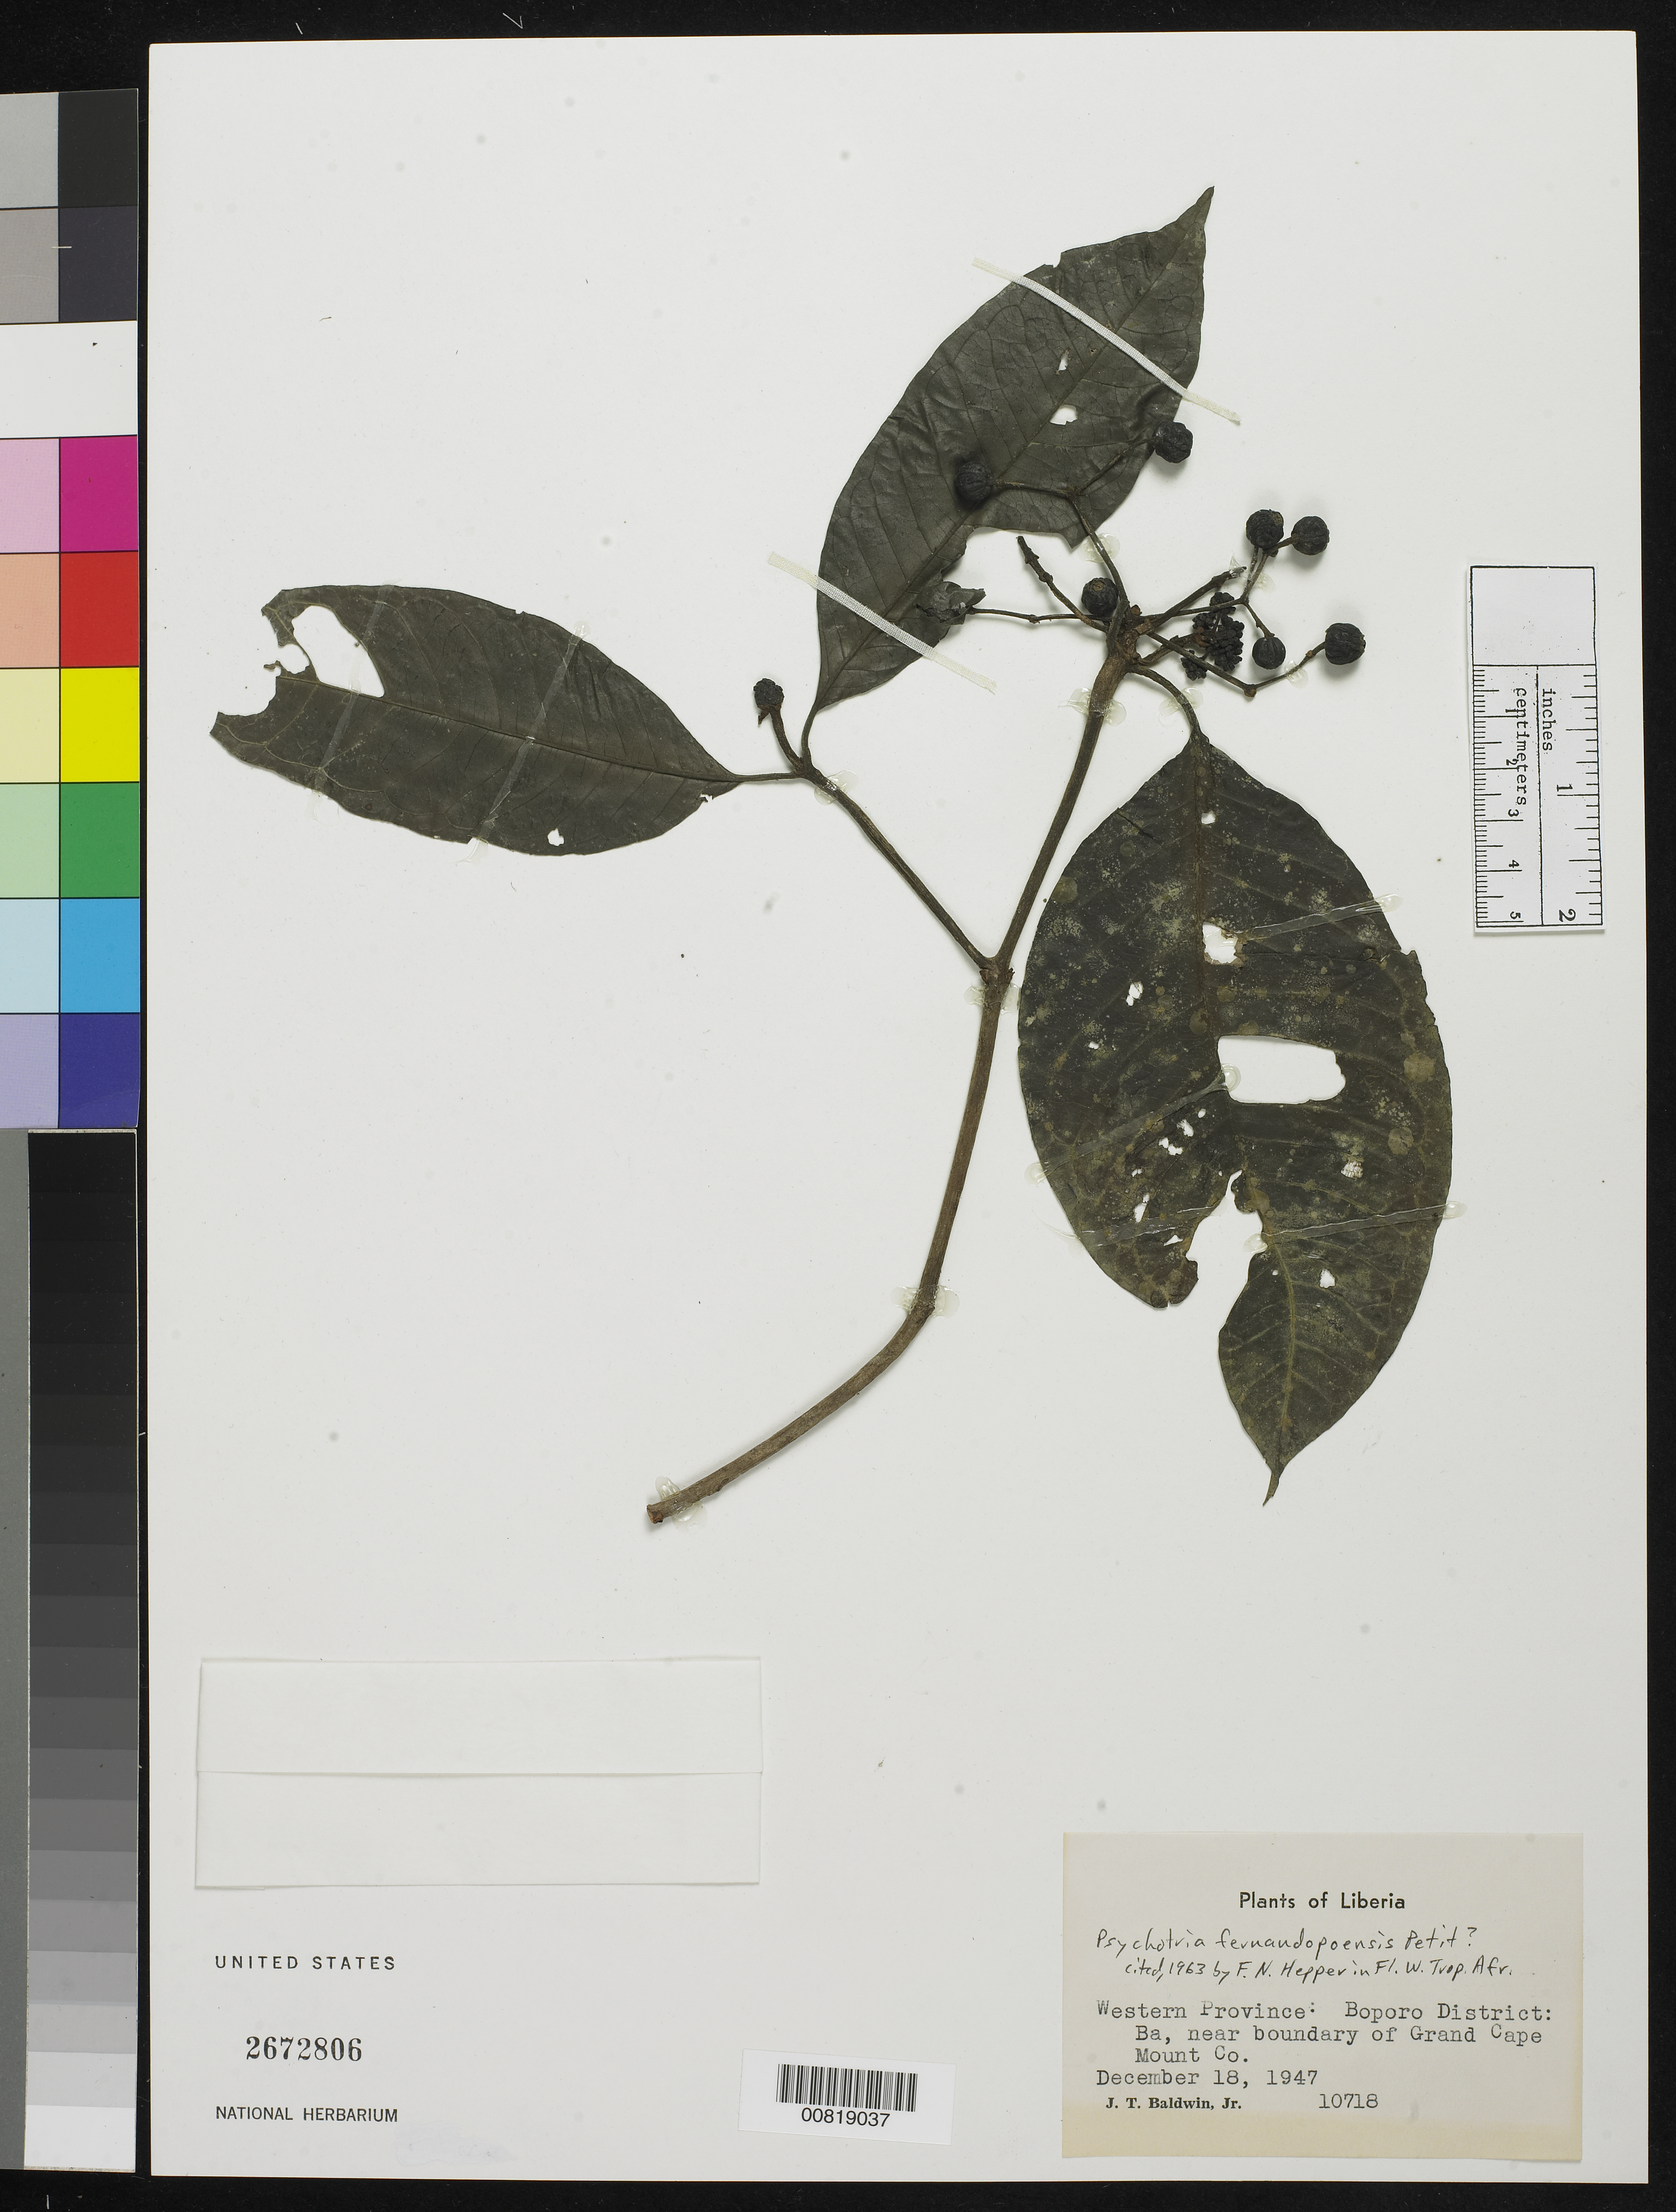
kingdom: Plantae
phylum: Tracheophyta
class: Magnoliopsida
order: Gentianales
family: Rubiaceae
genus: Psychotria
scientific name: Psychotria fernandopoensis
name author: E.M.A. Petit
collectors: J. T. Baldwin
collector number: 10718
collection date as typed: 18 Dec 1947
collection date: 1947-12-18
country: Liberia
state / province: Gbarpolu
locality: Western Province: Boporo District, Ba, near boundary of Grand Cape Mount Co.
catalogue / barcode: US 2672806